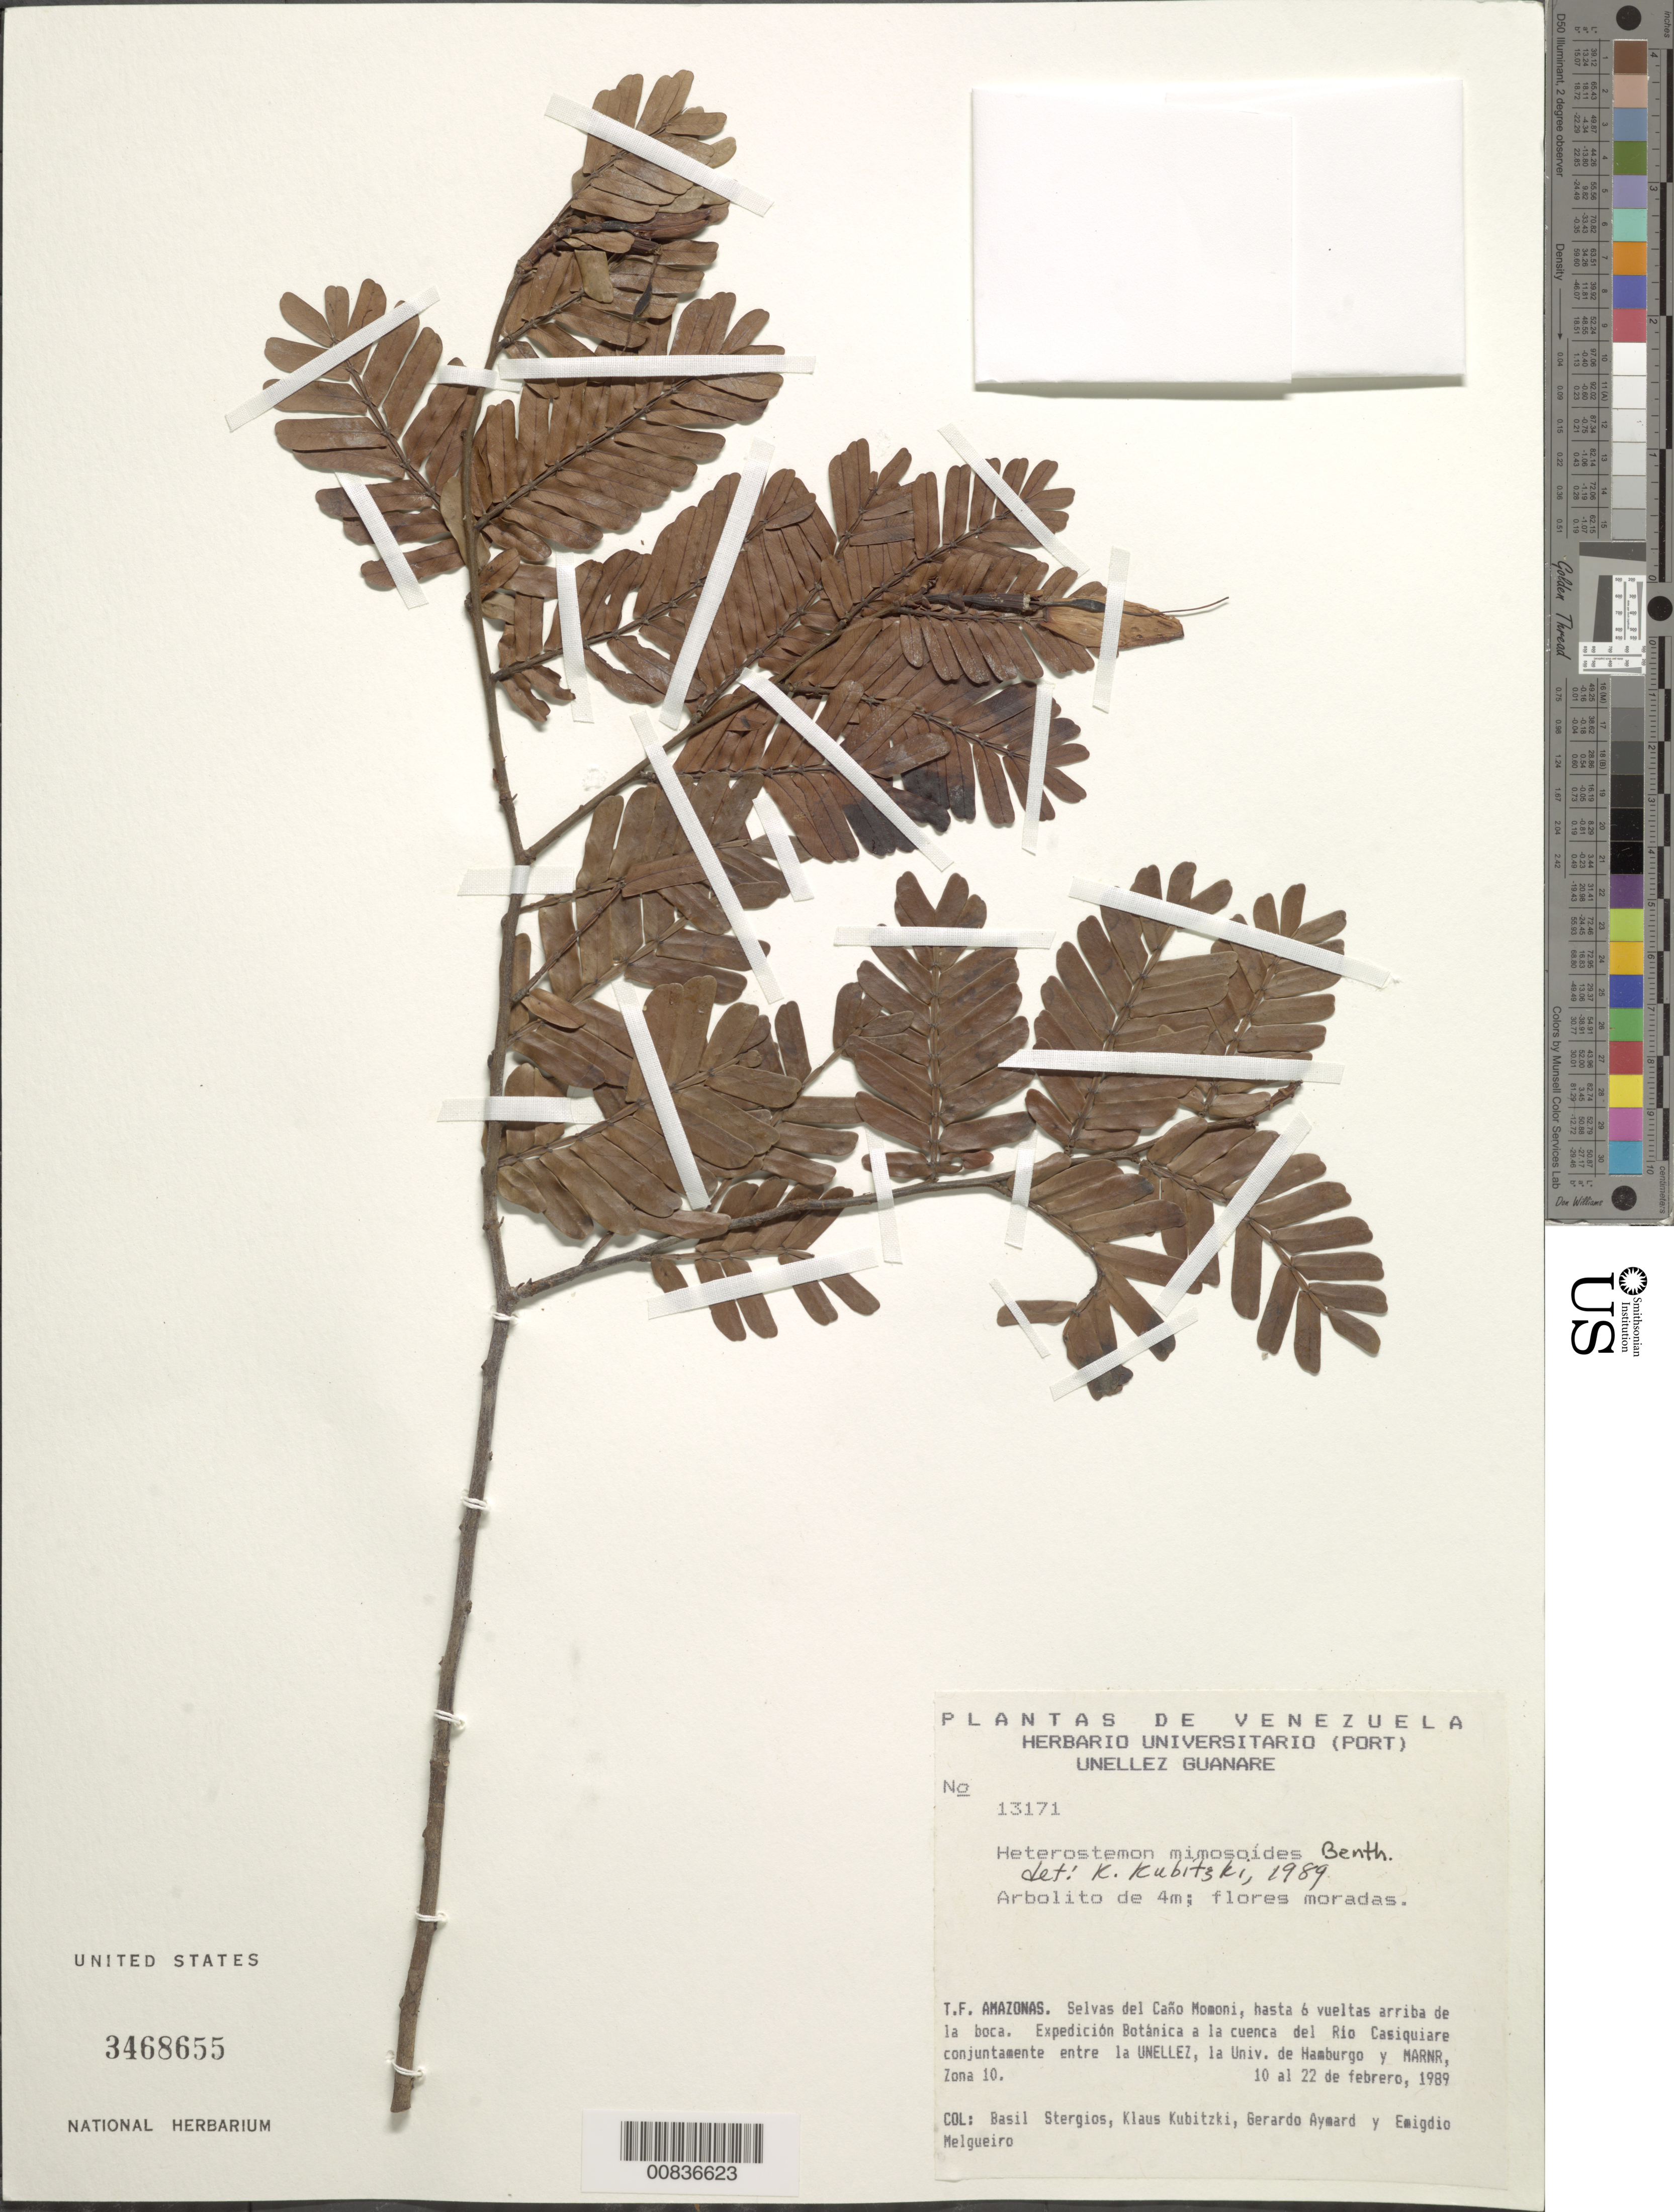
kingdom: Plantae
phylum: Tracheophyta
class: Magnoliopsida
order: Fabales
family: Fabaceae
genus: Heterostemon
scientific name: Heterostemon mimosoides var. mimosoides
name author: Desf.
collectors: B. G. Stergios, K. Kubitzki, G. A. Aymard & E. Melgueiro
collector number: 13171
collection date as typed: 10-Feb-89 to 22-Feb-89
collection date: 1989-02-10/1989-02-22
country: Venezuela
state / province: Amazonas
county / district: Río Negro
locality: Río Casiquiare, Caño Momoni, 6 vueltas arriba de la boca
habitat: Selvas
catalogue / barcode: US 3468655